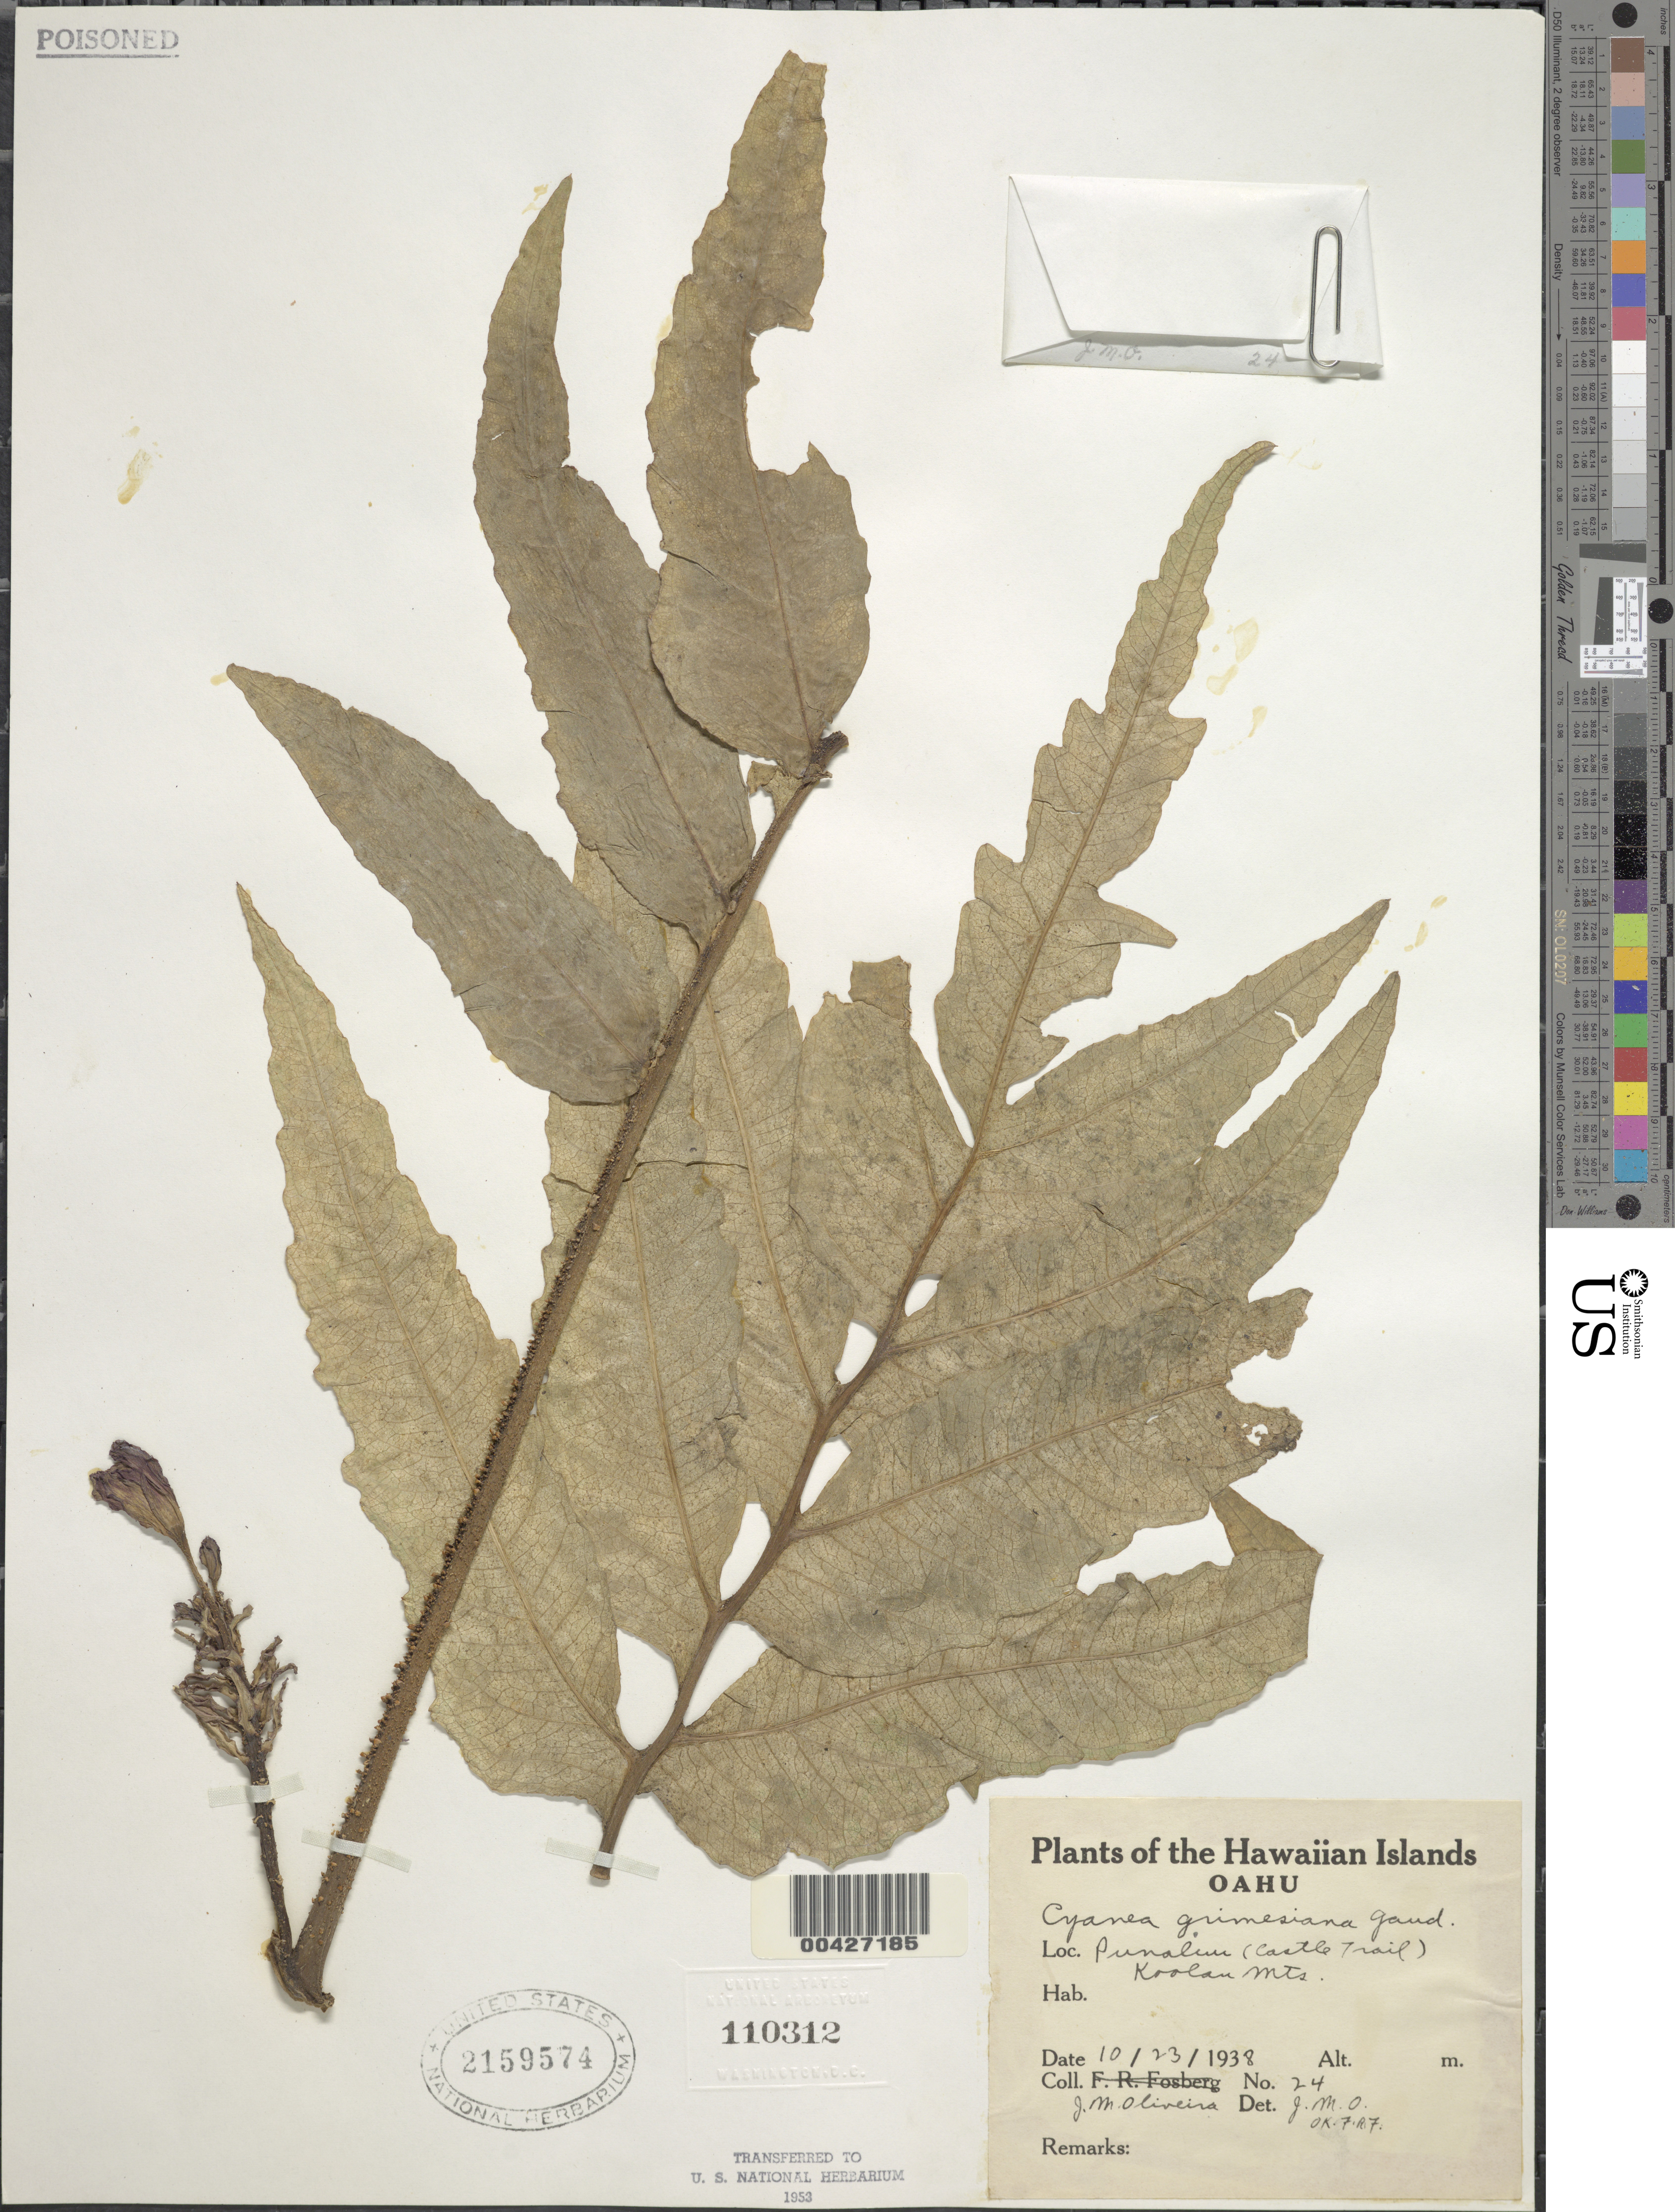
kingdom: Plantae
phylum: Tracheophyta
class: Magnoliopsida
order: Asterales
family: Campanulaceae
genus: Cyanea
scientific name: Cyanea grimesiana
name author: Gaudich.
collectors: J. Oliveira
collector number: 24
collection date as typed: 23 Oct 1938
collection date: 1938-10-23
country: United States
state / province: Hawaii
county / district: Honolulu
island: Oahu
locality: Punaluu (Castle Trail), Koolau Mountains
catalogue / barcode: US 2159574